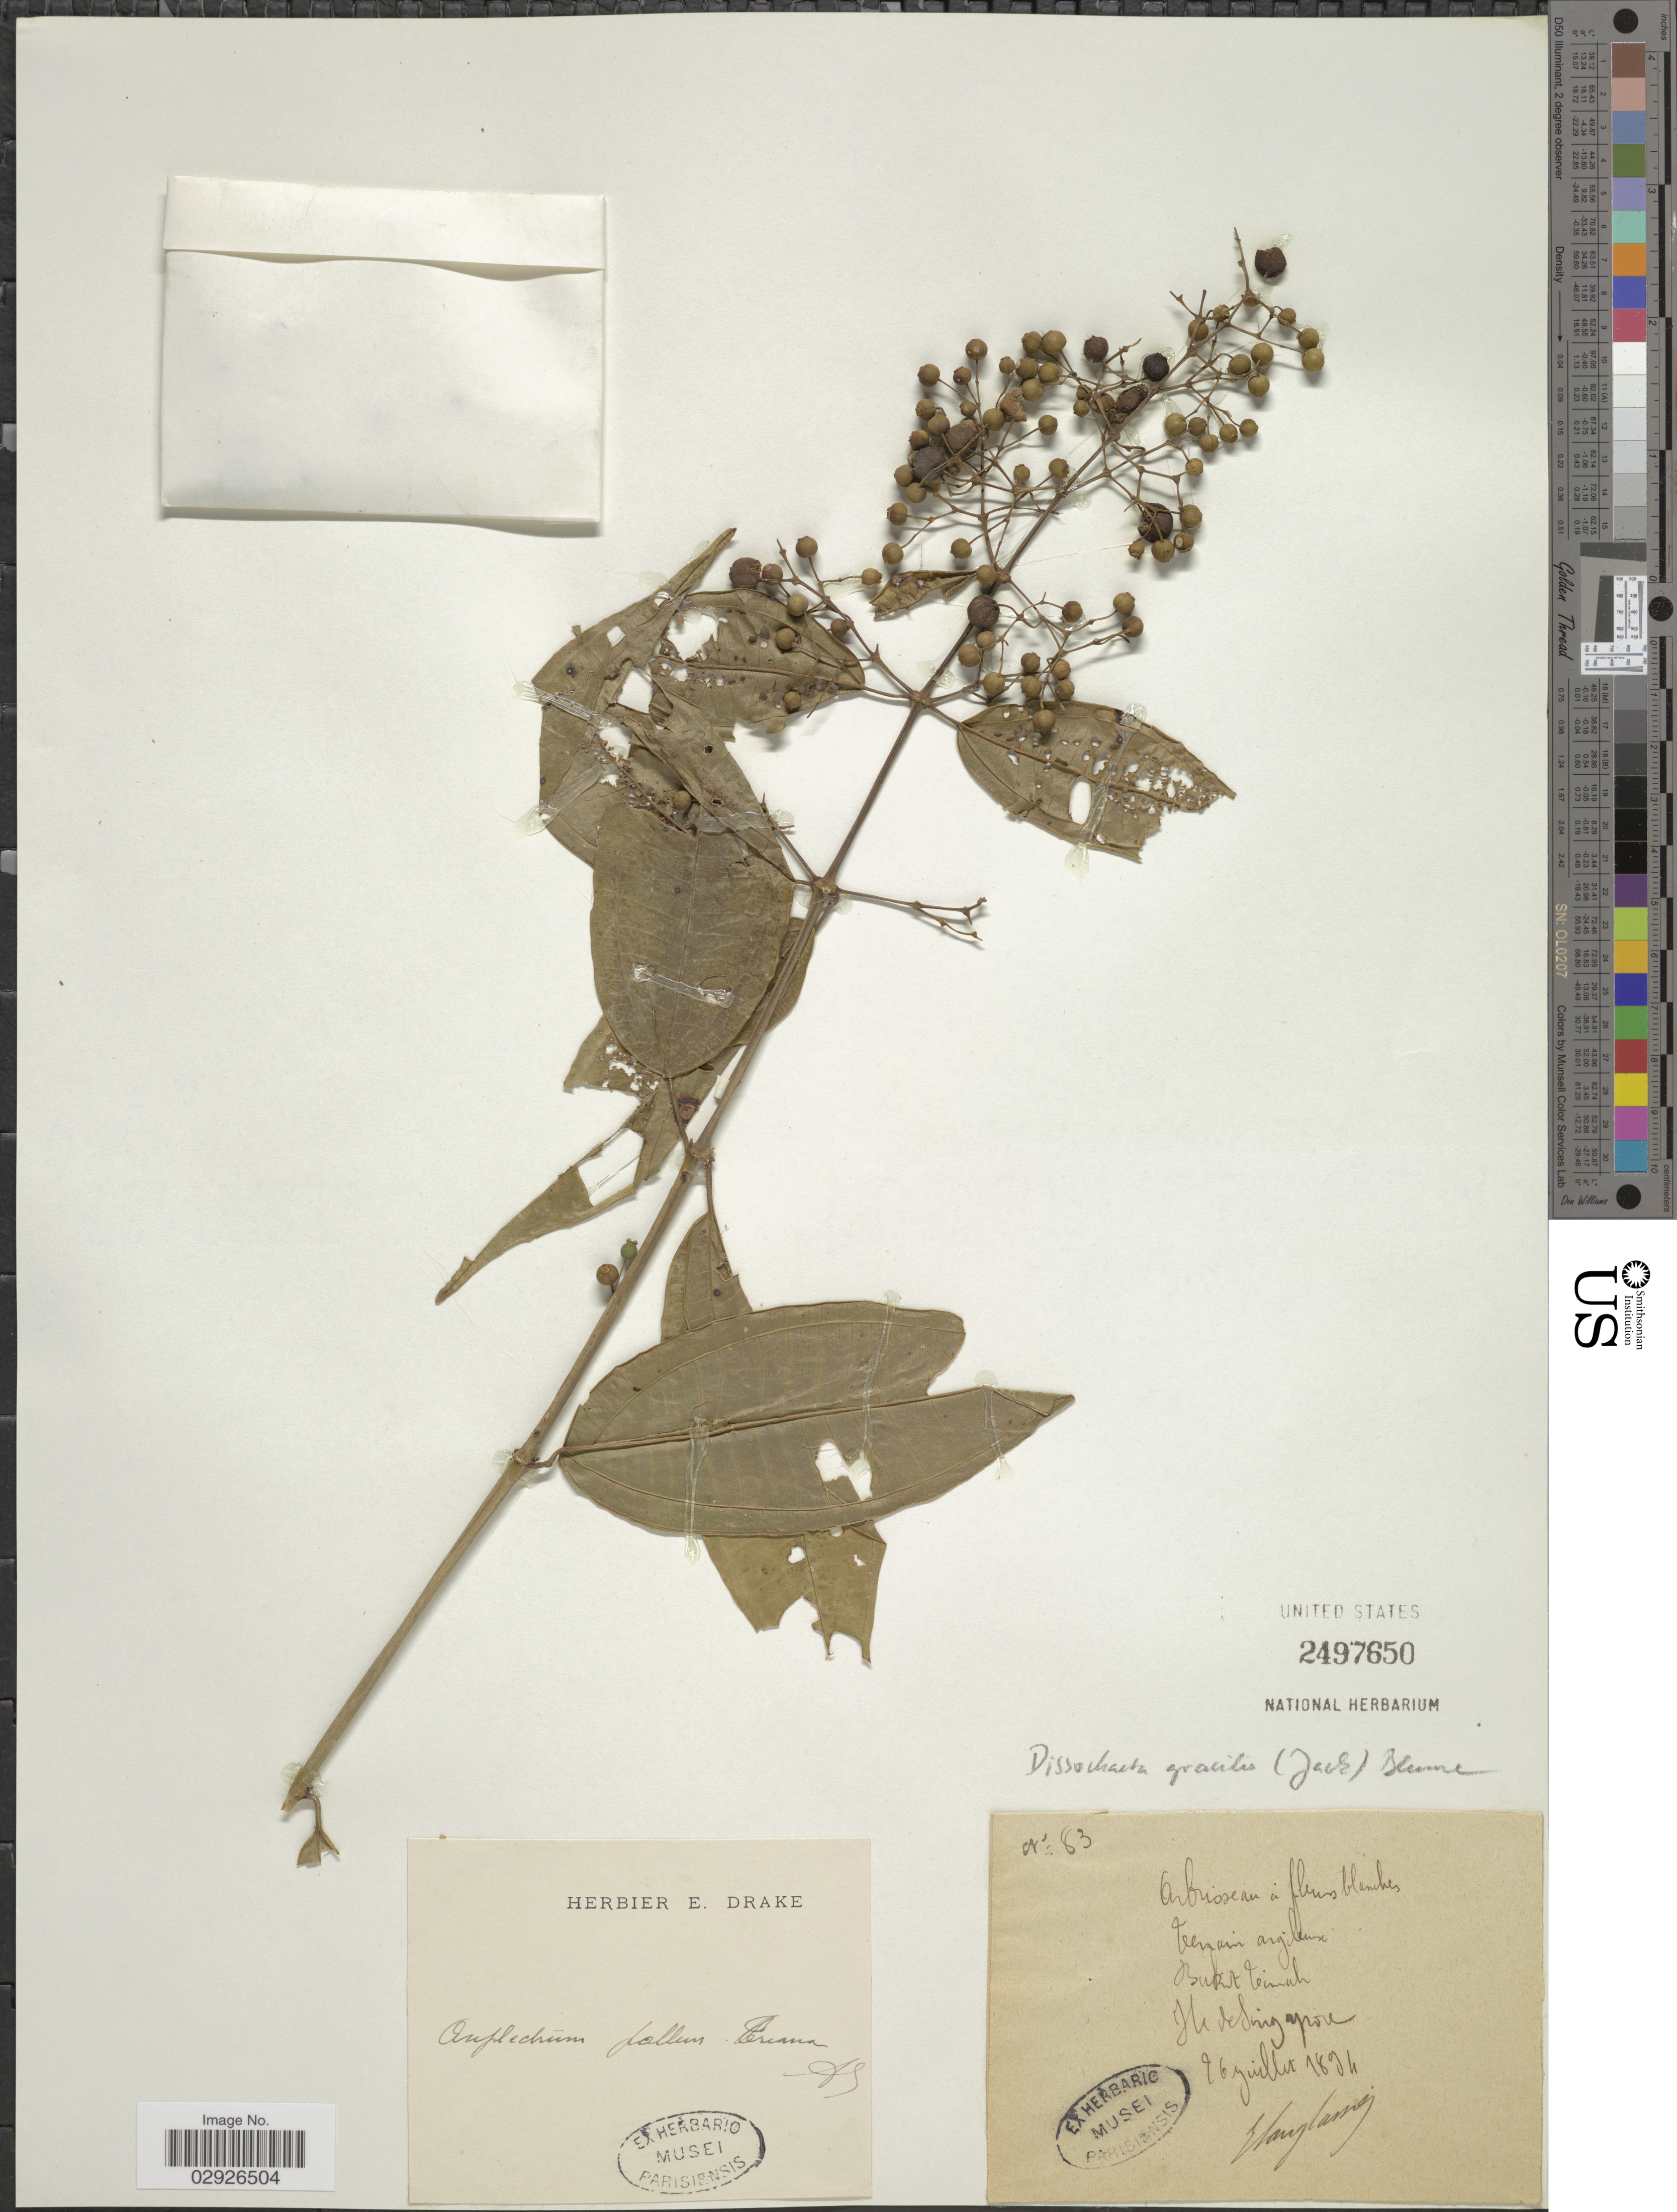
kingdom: Plantae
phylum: Tracheophyta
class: Magnoliopsida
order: Myrtales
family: Melastomataceae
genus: Dissochaeta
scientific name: Dissochaeta gracilis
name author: Blume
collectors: E. Langlassé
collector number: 83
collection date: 1894-07-26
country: Singapore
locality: Bukit Timah. Ile de Singapore.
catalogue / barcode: US 2497650